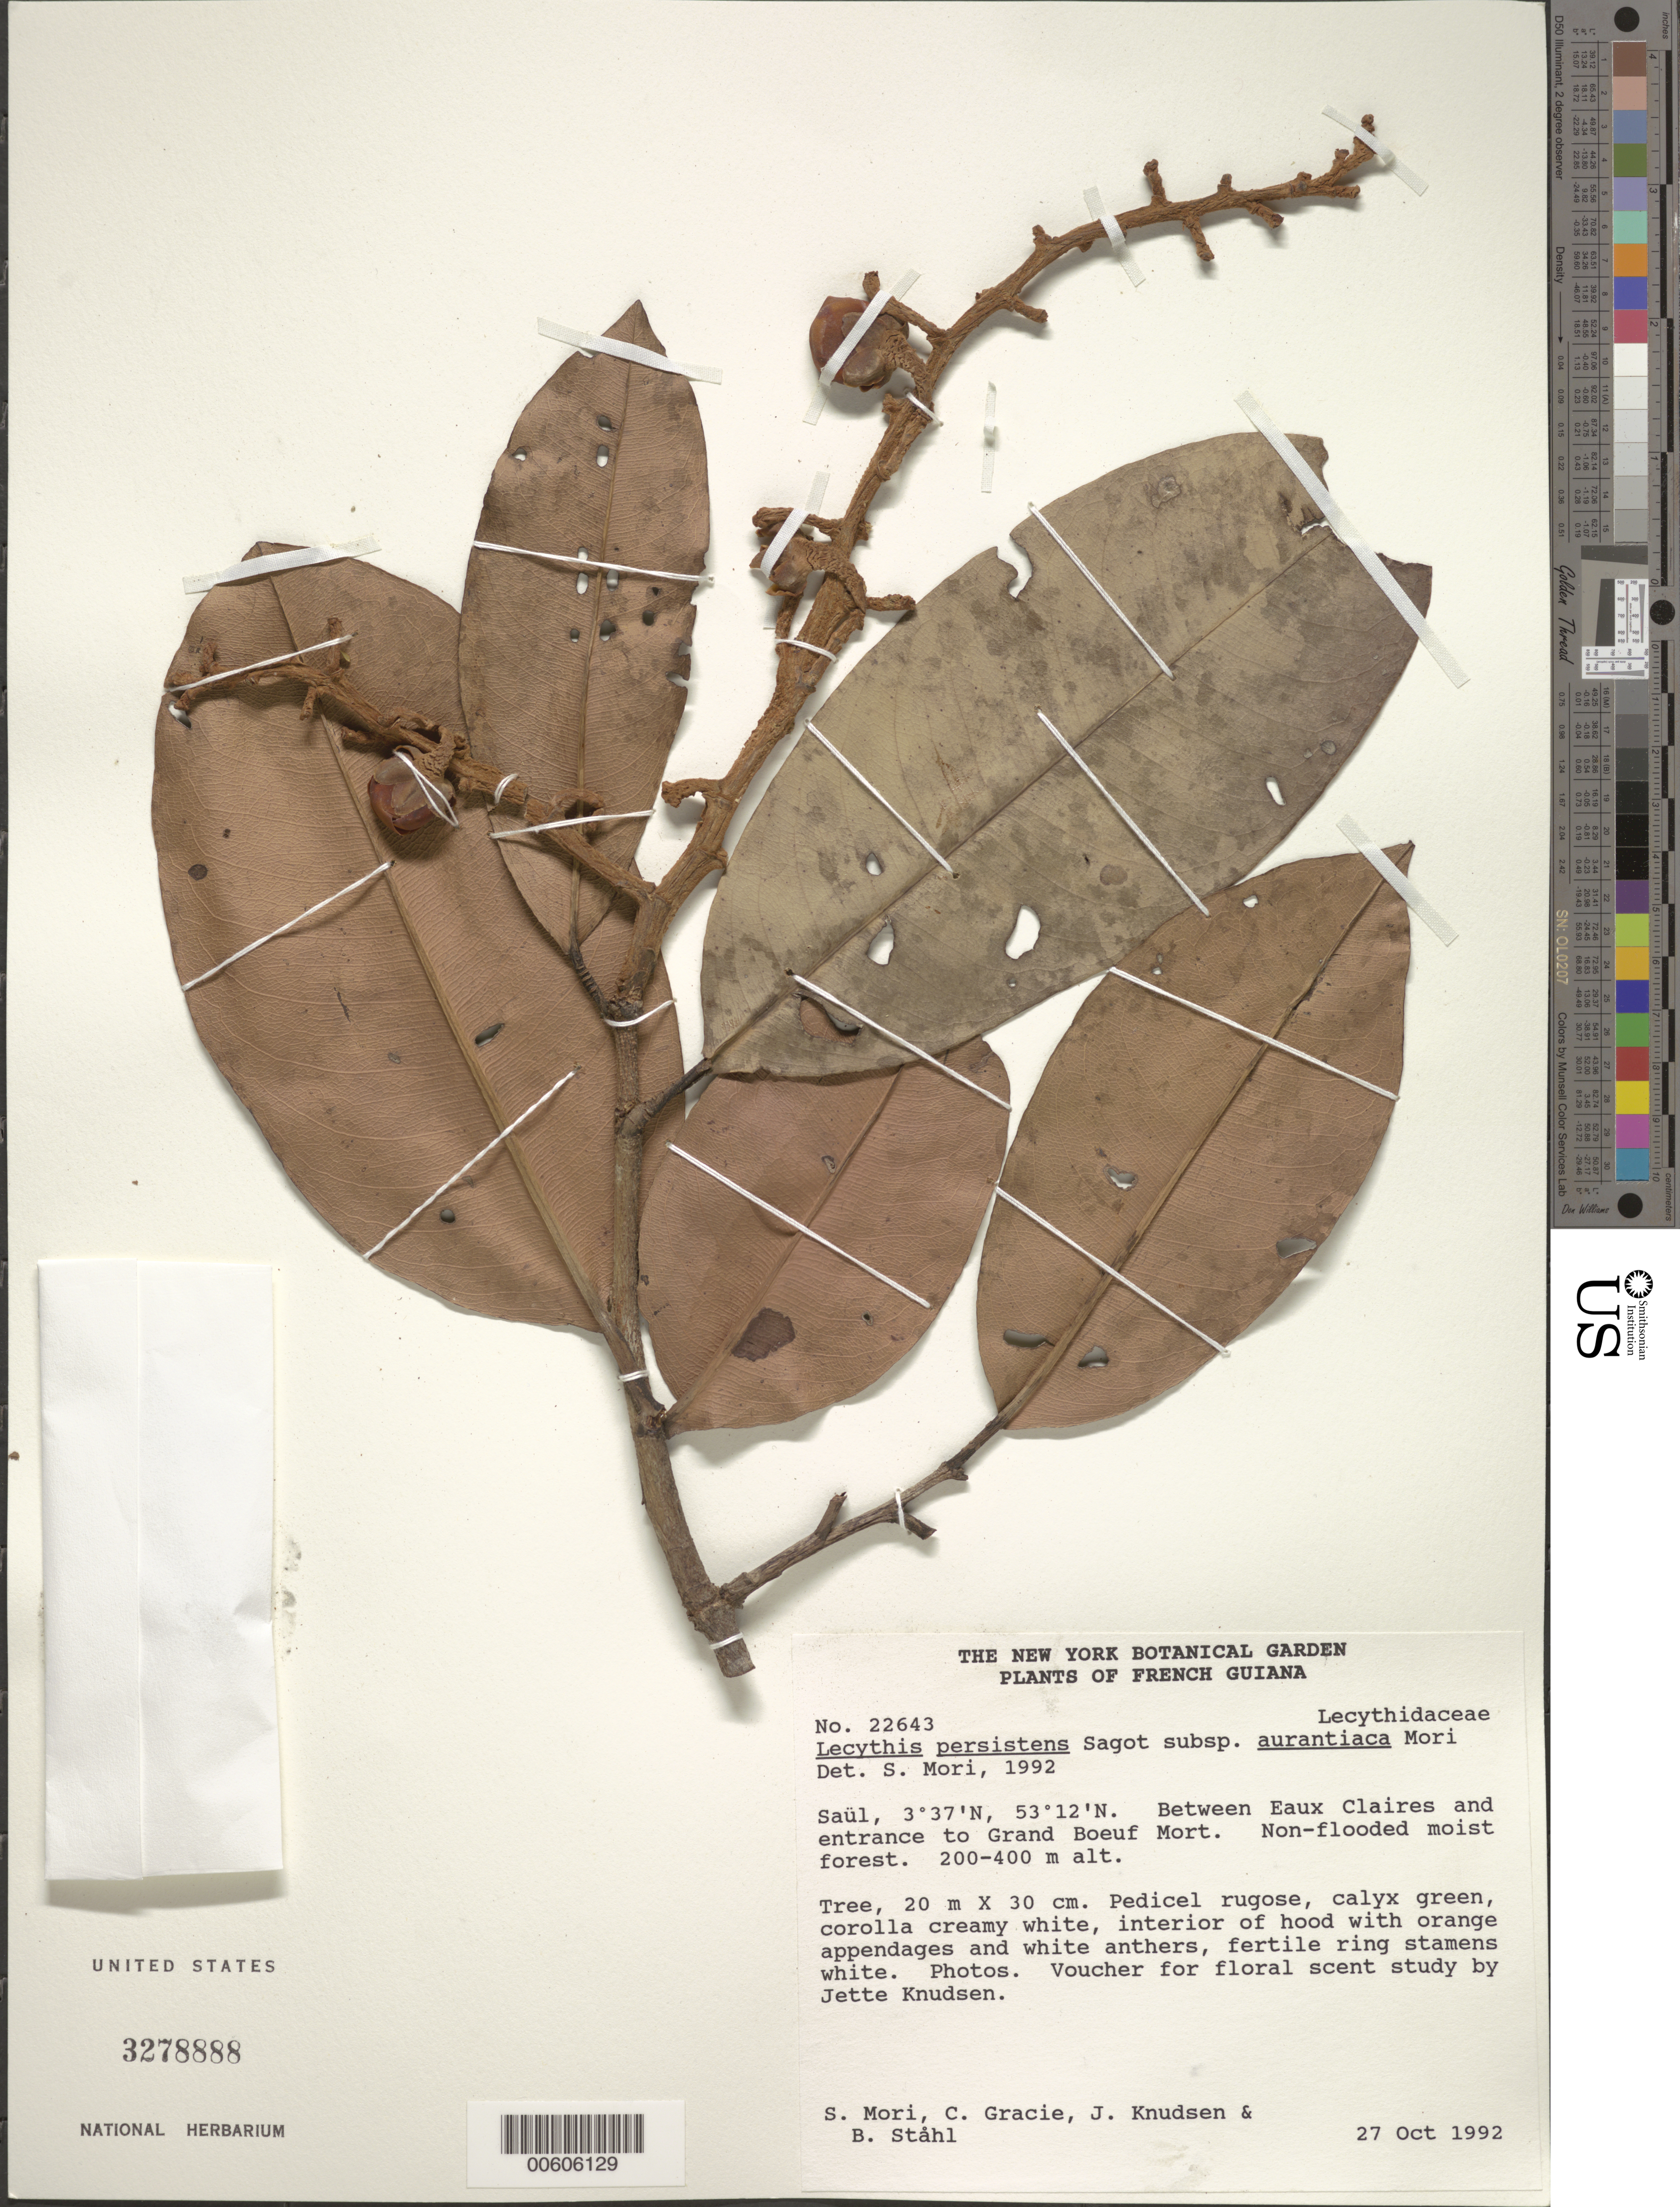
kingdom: Plantae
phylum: Tracheophyta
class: Magnoliopsida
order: Ericales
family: Lecythidaceae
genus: Lecythis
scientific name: Lecythis persistens subsp. aurantiaca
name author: S.A. Mori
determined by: Mori, Scott A.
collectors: S. Mori, C. A. Gracie, J. Knudsen & B. Ståhl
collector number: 22643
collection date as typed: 27-Oct-92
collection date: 1992-10-27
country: French Guiana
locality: Saül, between Eaux Claires and entrance to Grand Boeuf Mort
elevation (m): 200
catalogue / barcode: US 3278888